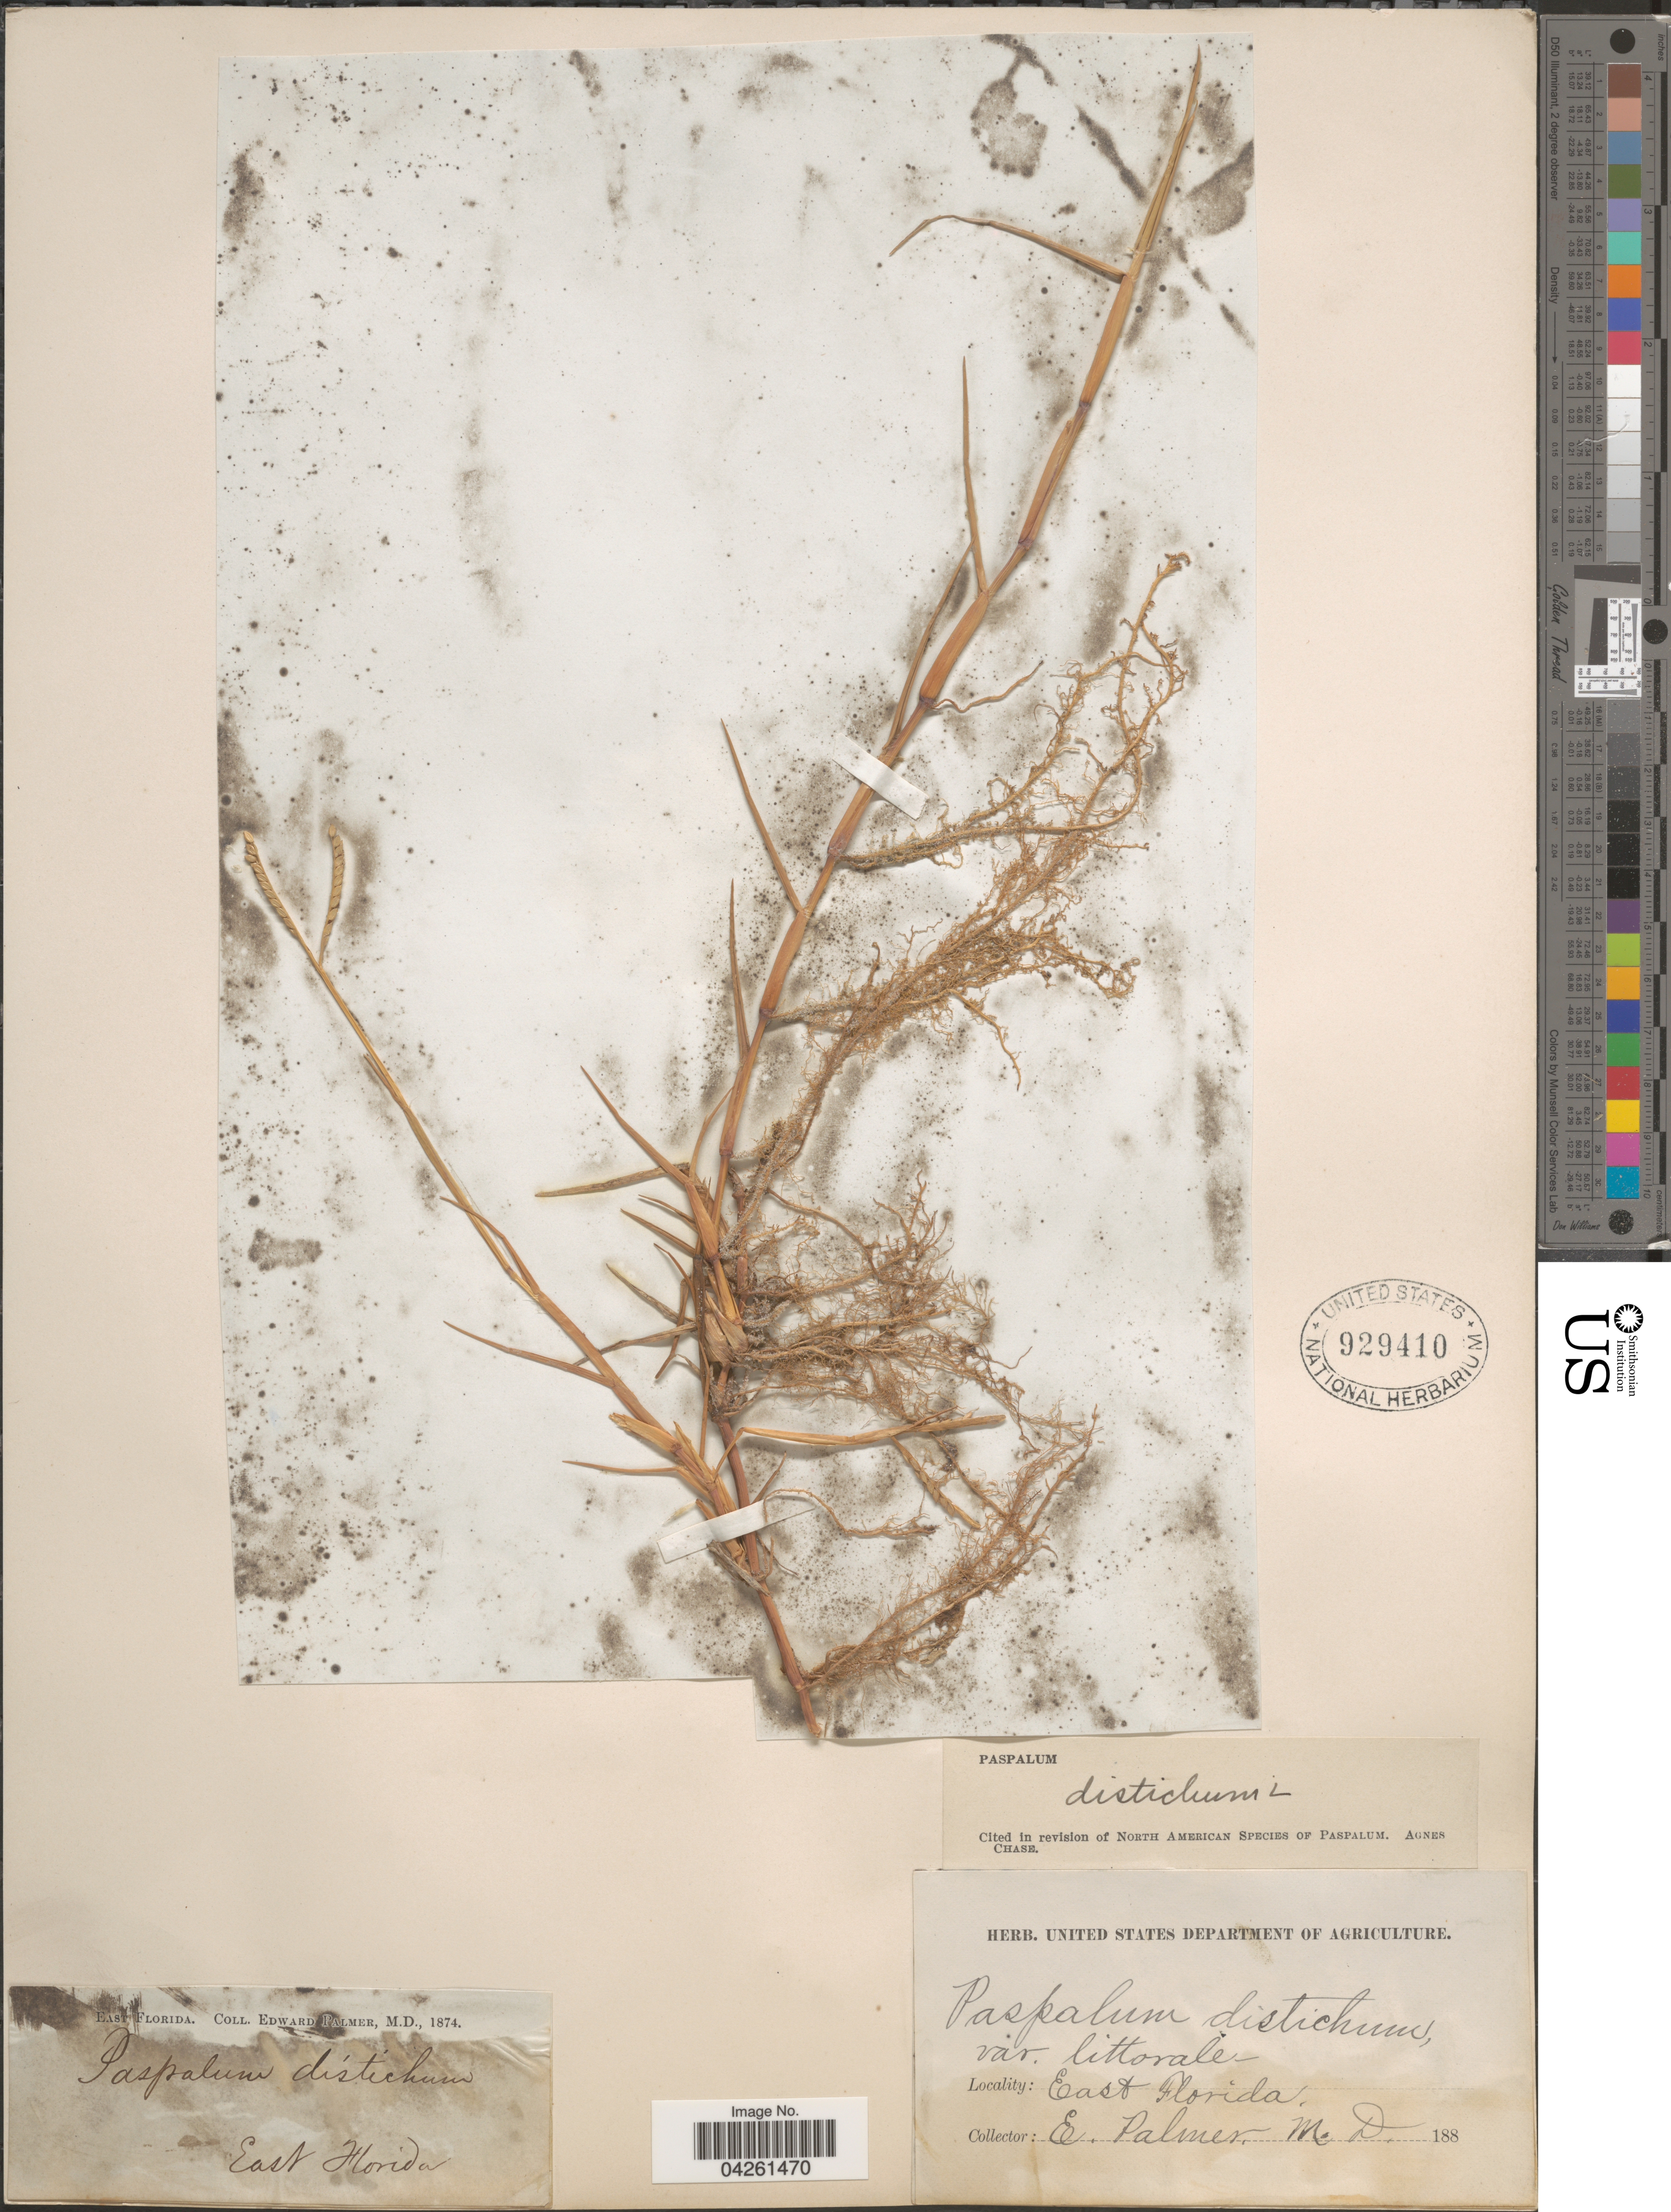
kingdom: Plantae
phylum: Tracheophyta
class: Liliopsida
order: Poales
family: Poaceae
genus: Paspalum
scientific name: Paspalum distichum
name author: L.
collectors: E. Palmer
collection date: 1874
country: United States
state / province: Florida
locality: East Florida.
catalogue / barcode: US 929410